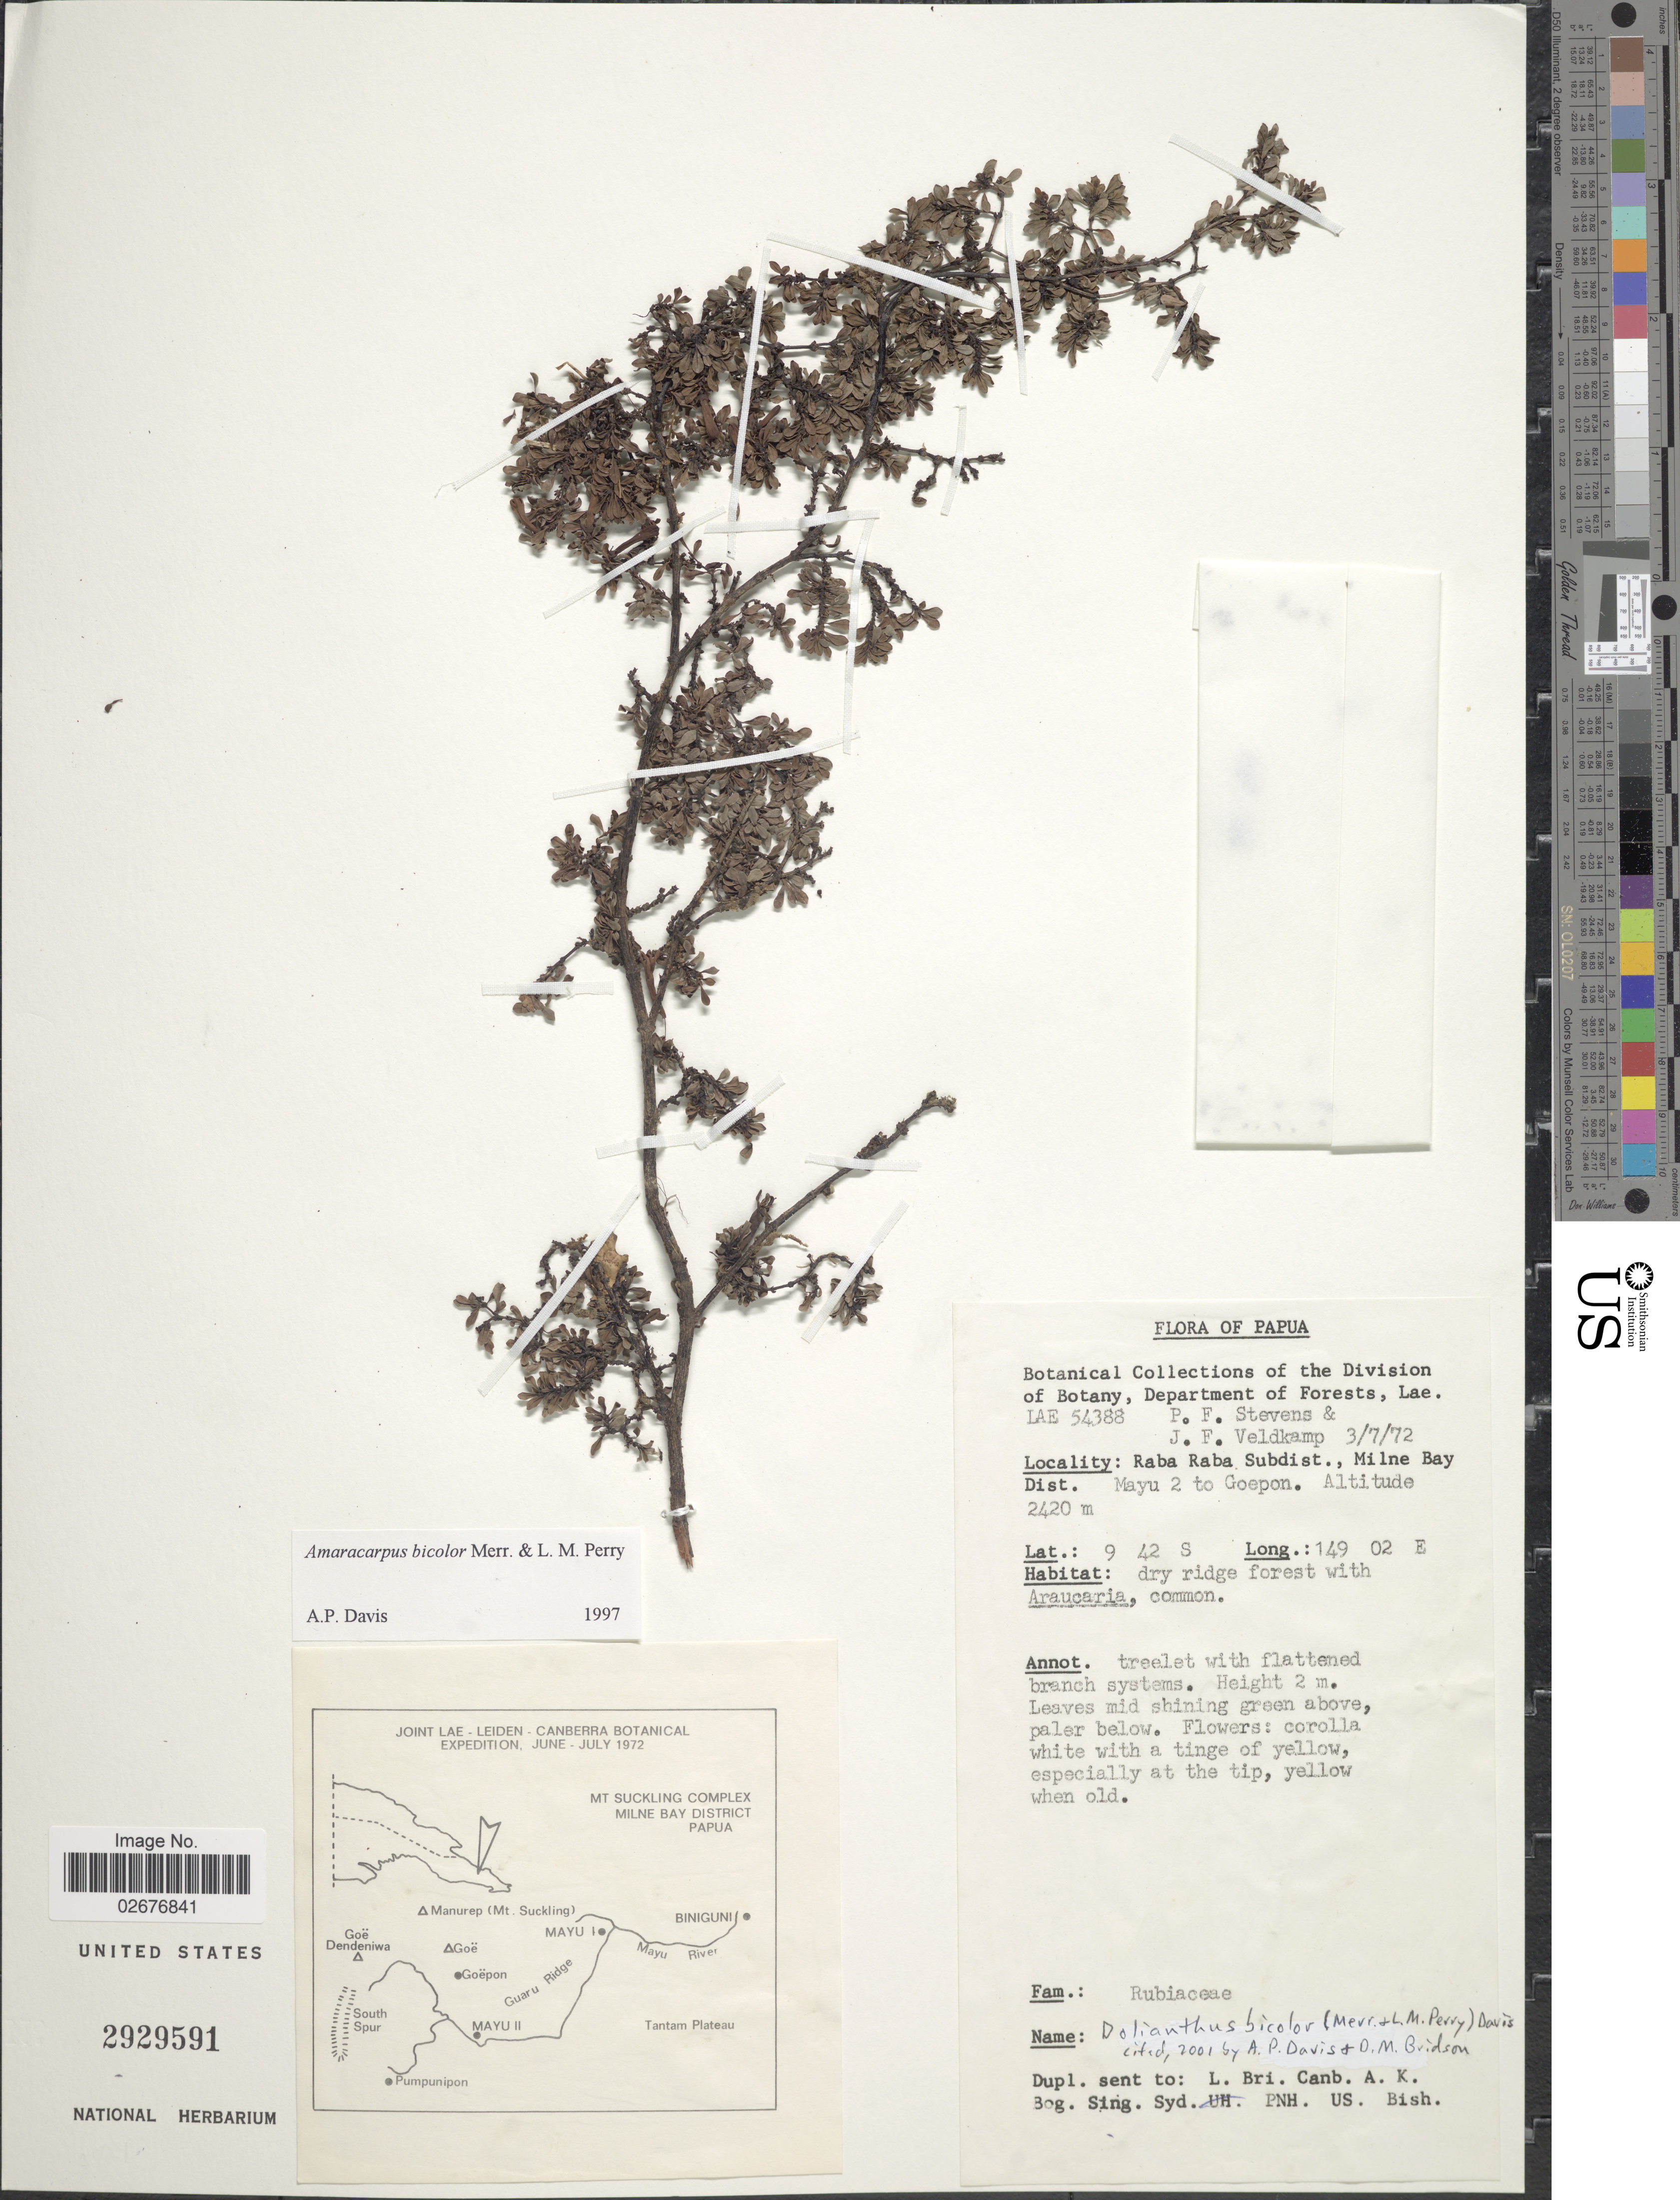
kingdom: Plantae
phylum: Tracheophyta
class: Magnoliopsida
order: Gentianales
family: Rubiaceae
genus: Dolianthus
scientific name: Dolianthus bicolor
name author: (Merr. & L.M. Perry) A.P. Davis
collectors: P. F. Stevens & J. F. Veldkamp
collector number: LAE 54388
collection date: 1972-07-03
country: Papua New Guinea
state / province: Milne Bay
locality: Papua, Raba Raba Subdist., Mayu 2 Goepon, Mt. Suckling Complex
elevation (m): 2420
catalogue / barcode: US 2929591